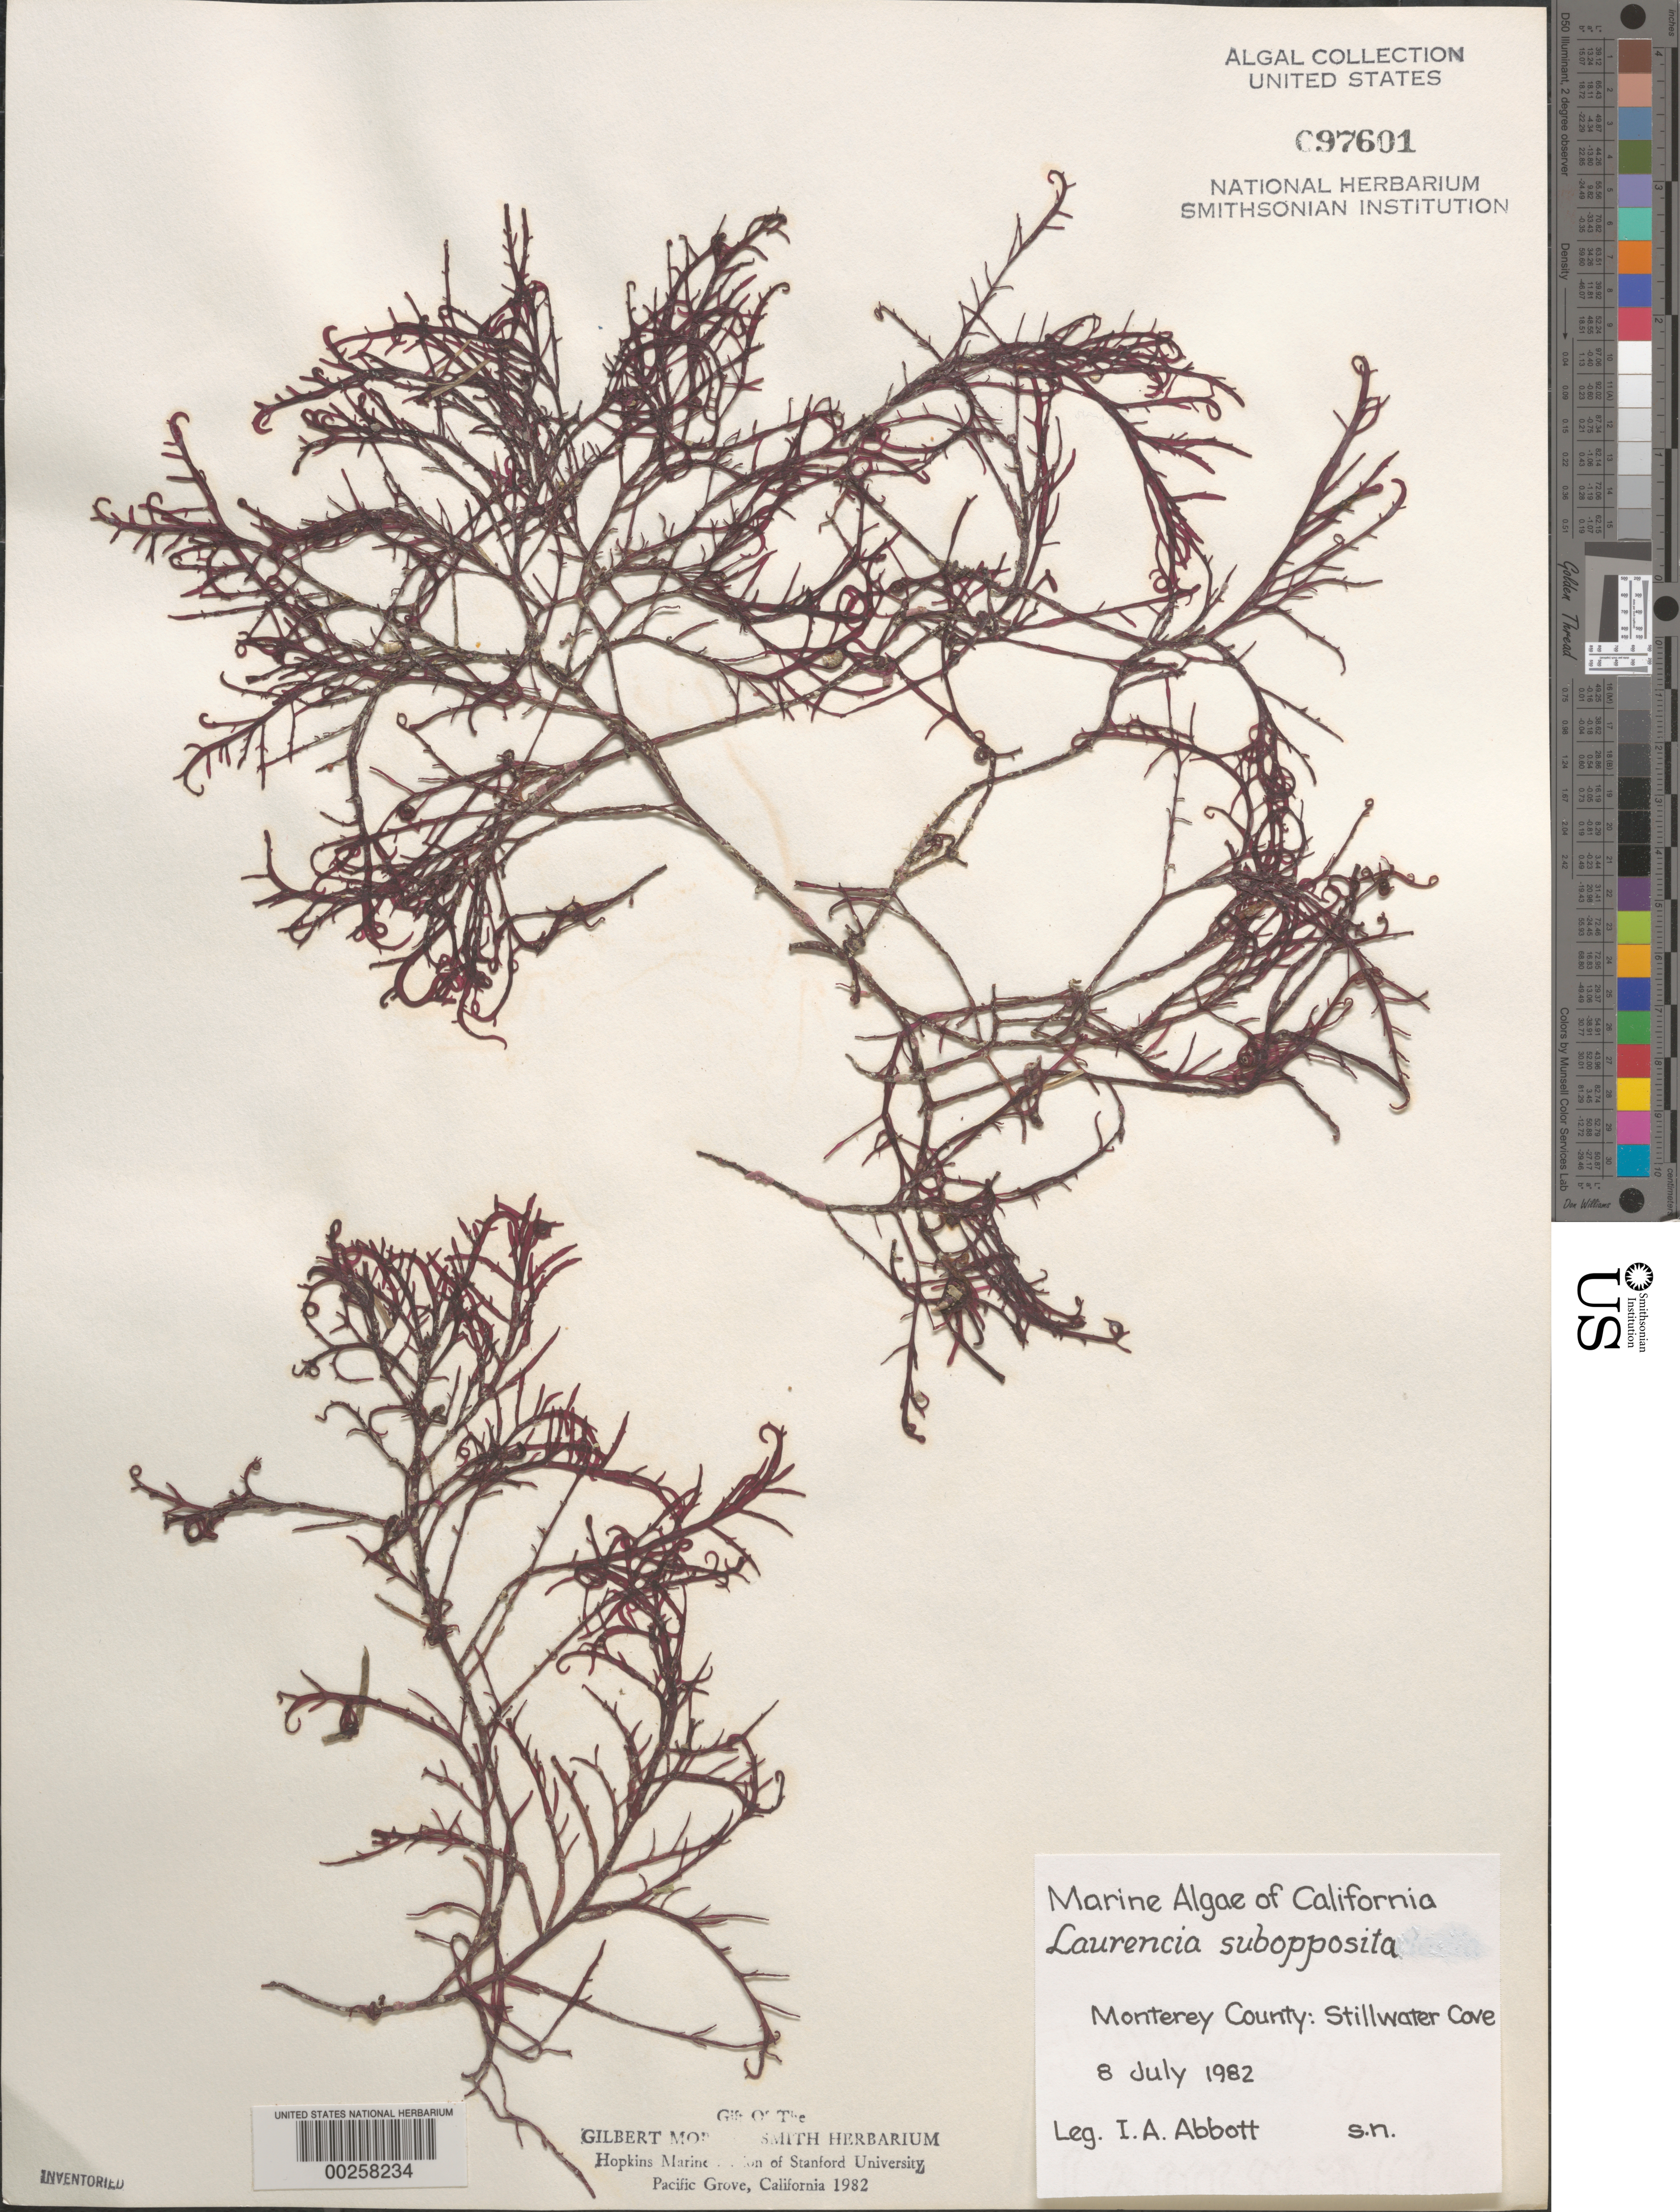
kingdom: Plantae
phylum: Rhodophyta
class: Florideophyceae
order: Ceramiales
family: Rhodomelaceae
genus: Laurencia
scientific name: Laurencia subopposita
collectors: I. A. Abbott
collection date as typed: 08 Jul 1982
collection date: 1982-07-08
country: United States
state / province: California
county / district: Monterey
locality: Stillwater Cove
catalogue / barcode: US 97601